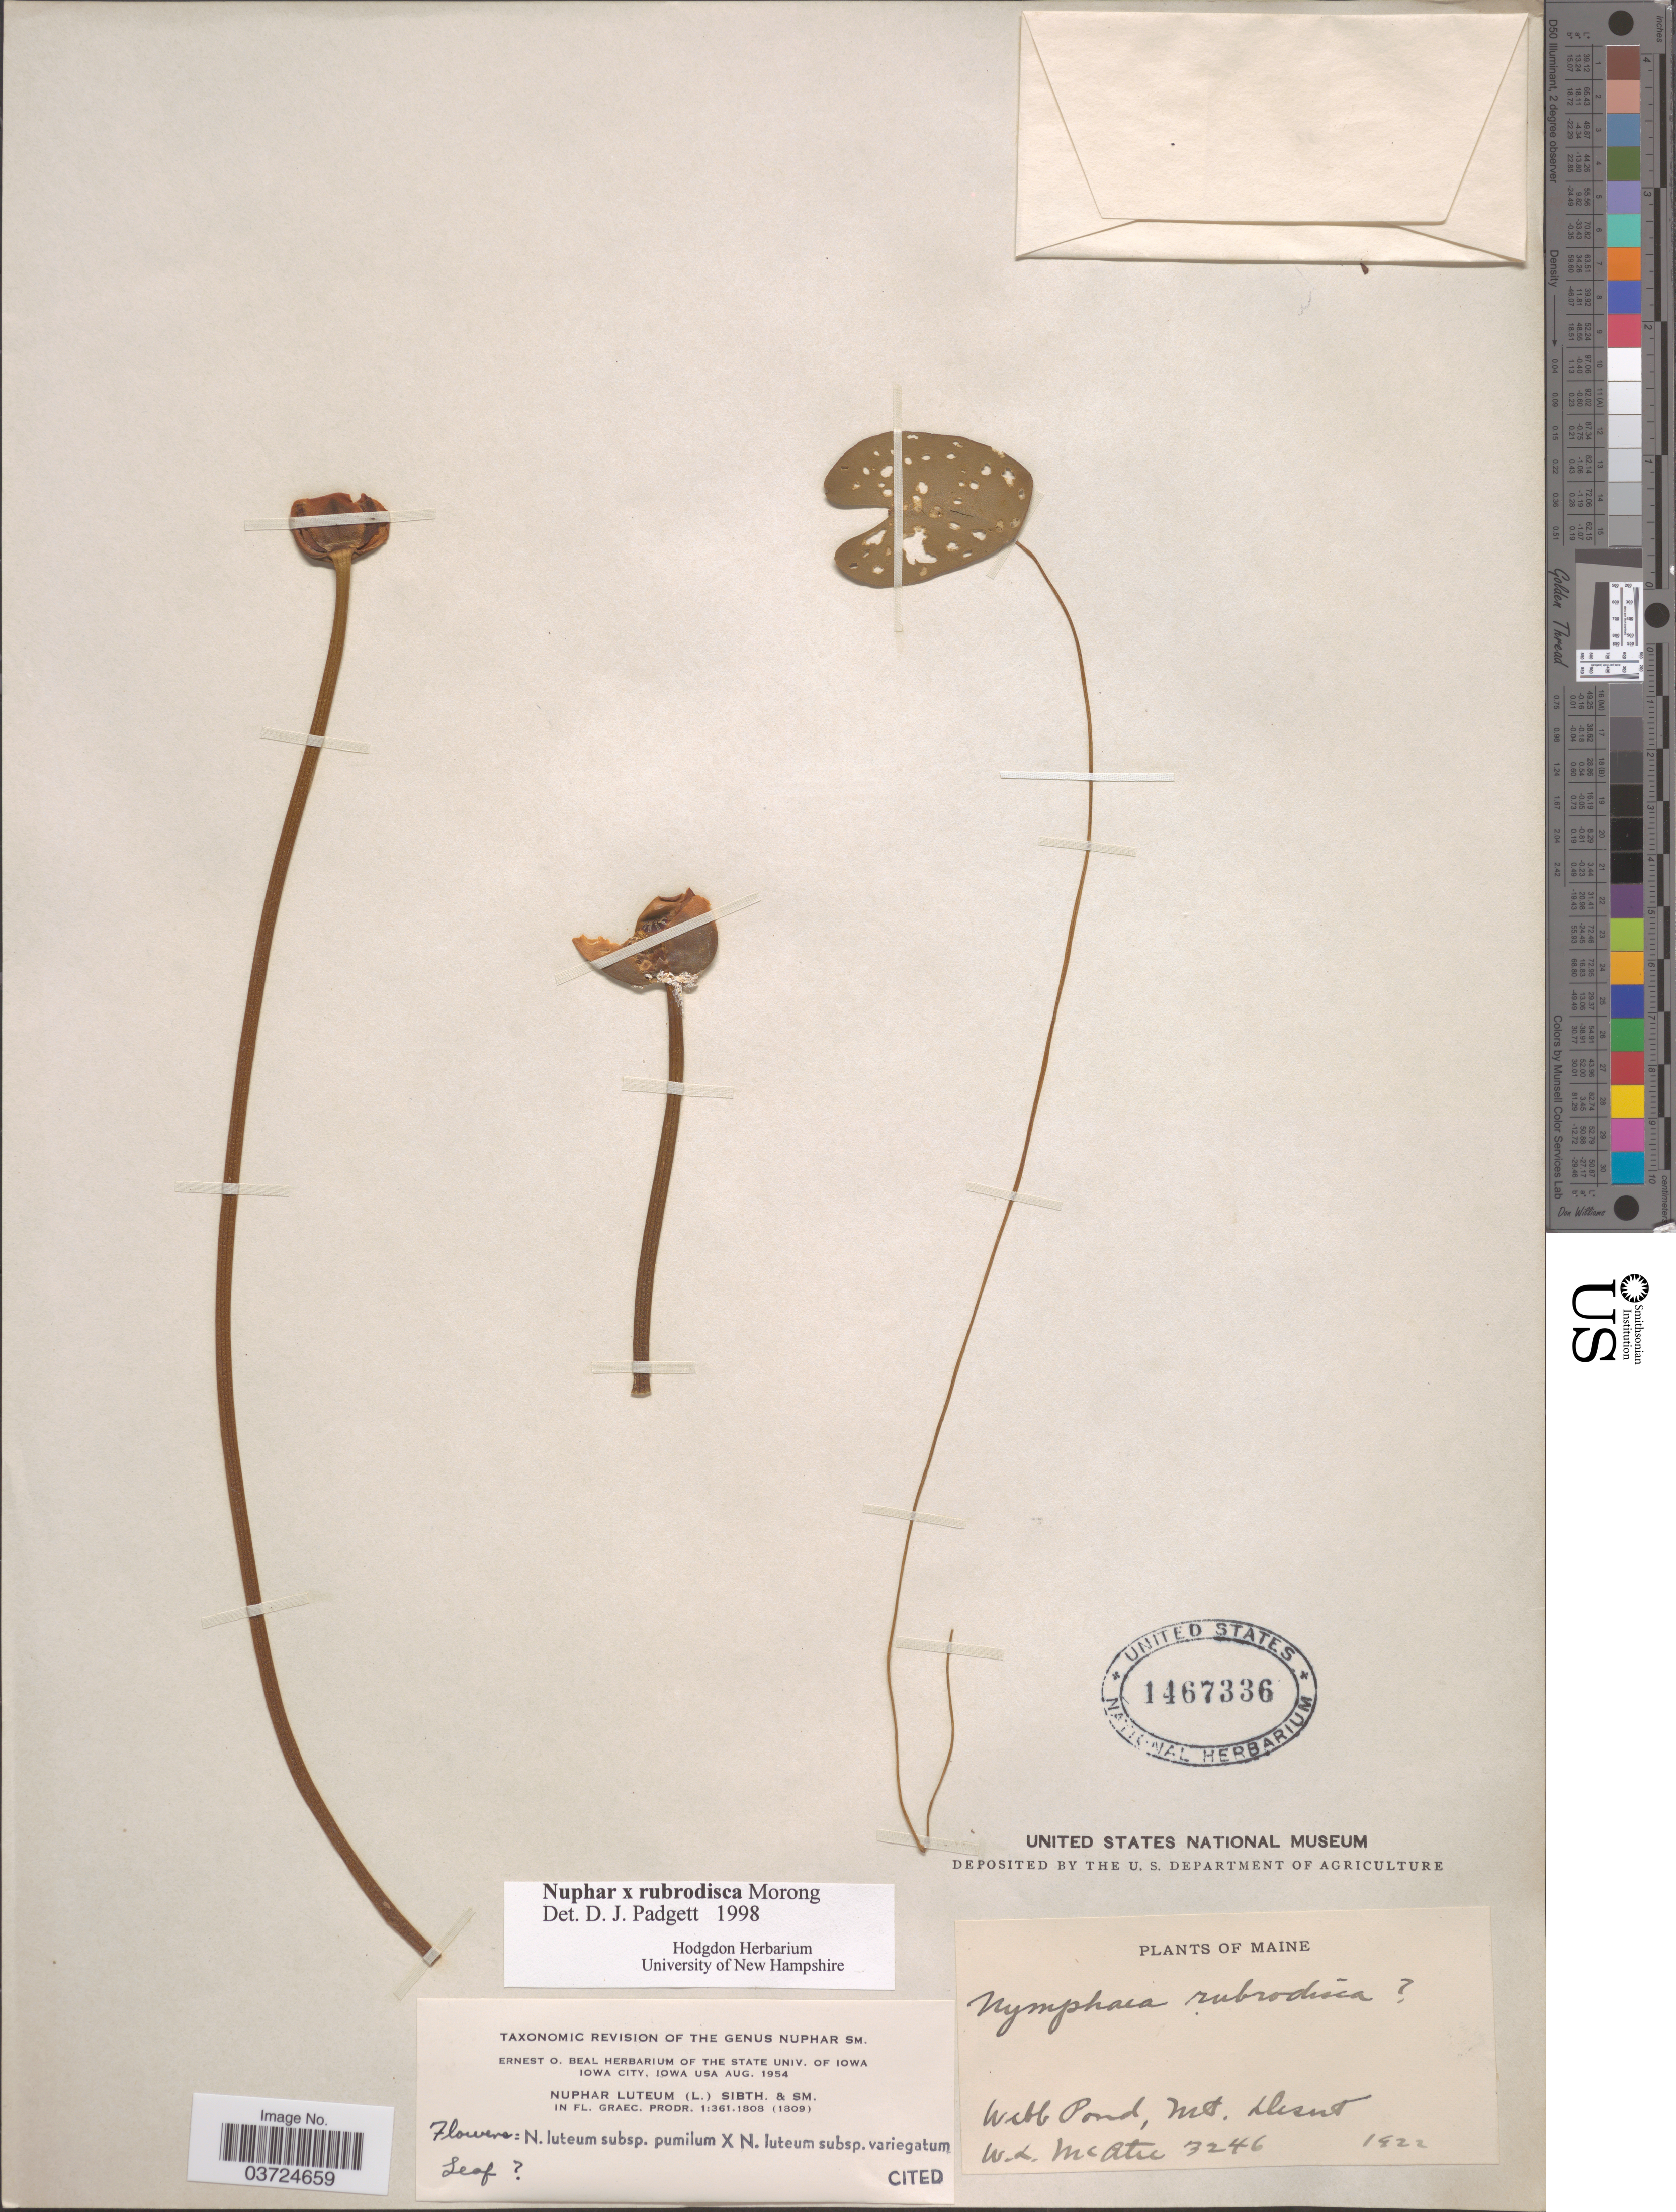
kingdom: Plantae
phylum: Tracheophyta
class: Magnoliopsida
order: Nymphaeales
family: Nymphaeaceae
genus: Nuphar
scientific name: Nuphar rubrodisca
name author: Morong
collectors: W. McAtee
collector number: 3246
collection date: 1922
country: United States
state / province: Maine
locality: Webb Pond, Mt. Desert.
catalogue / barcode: US 1467336